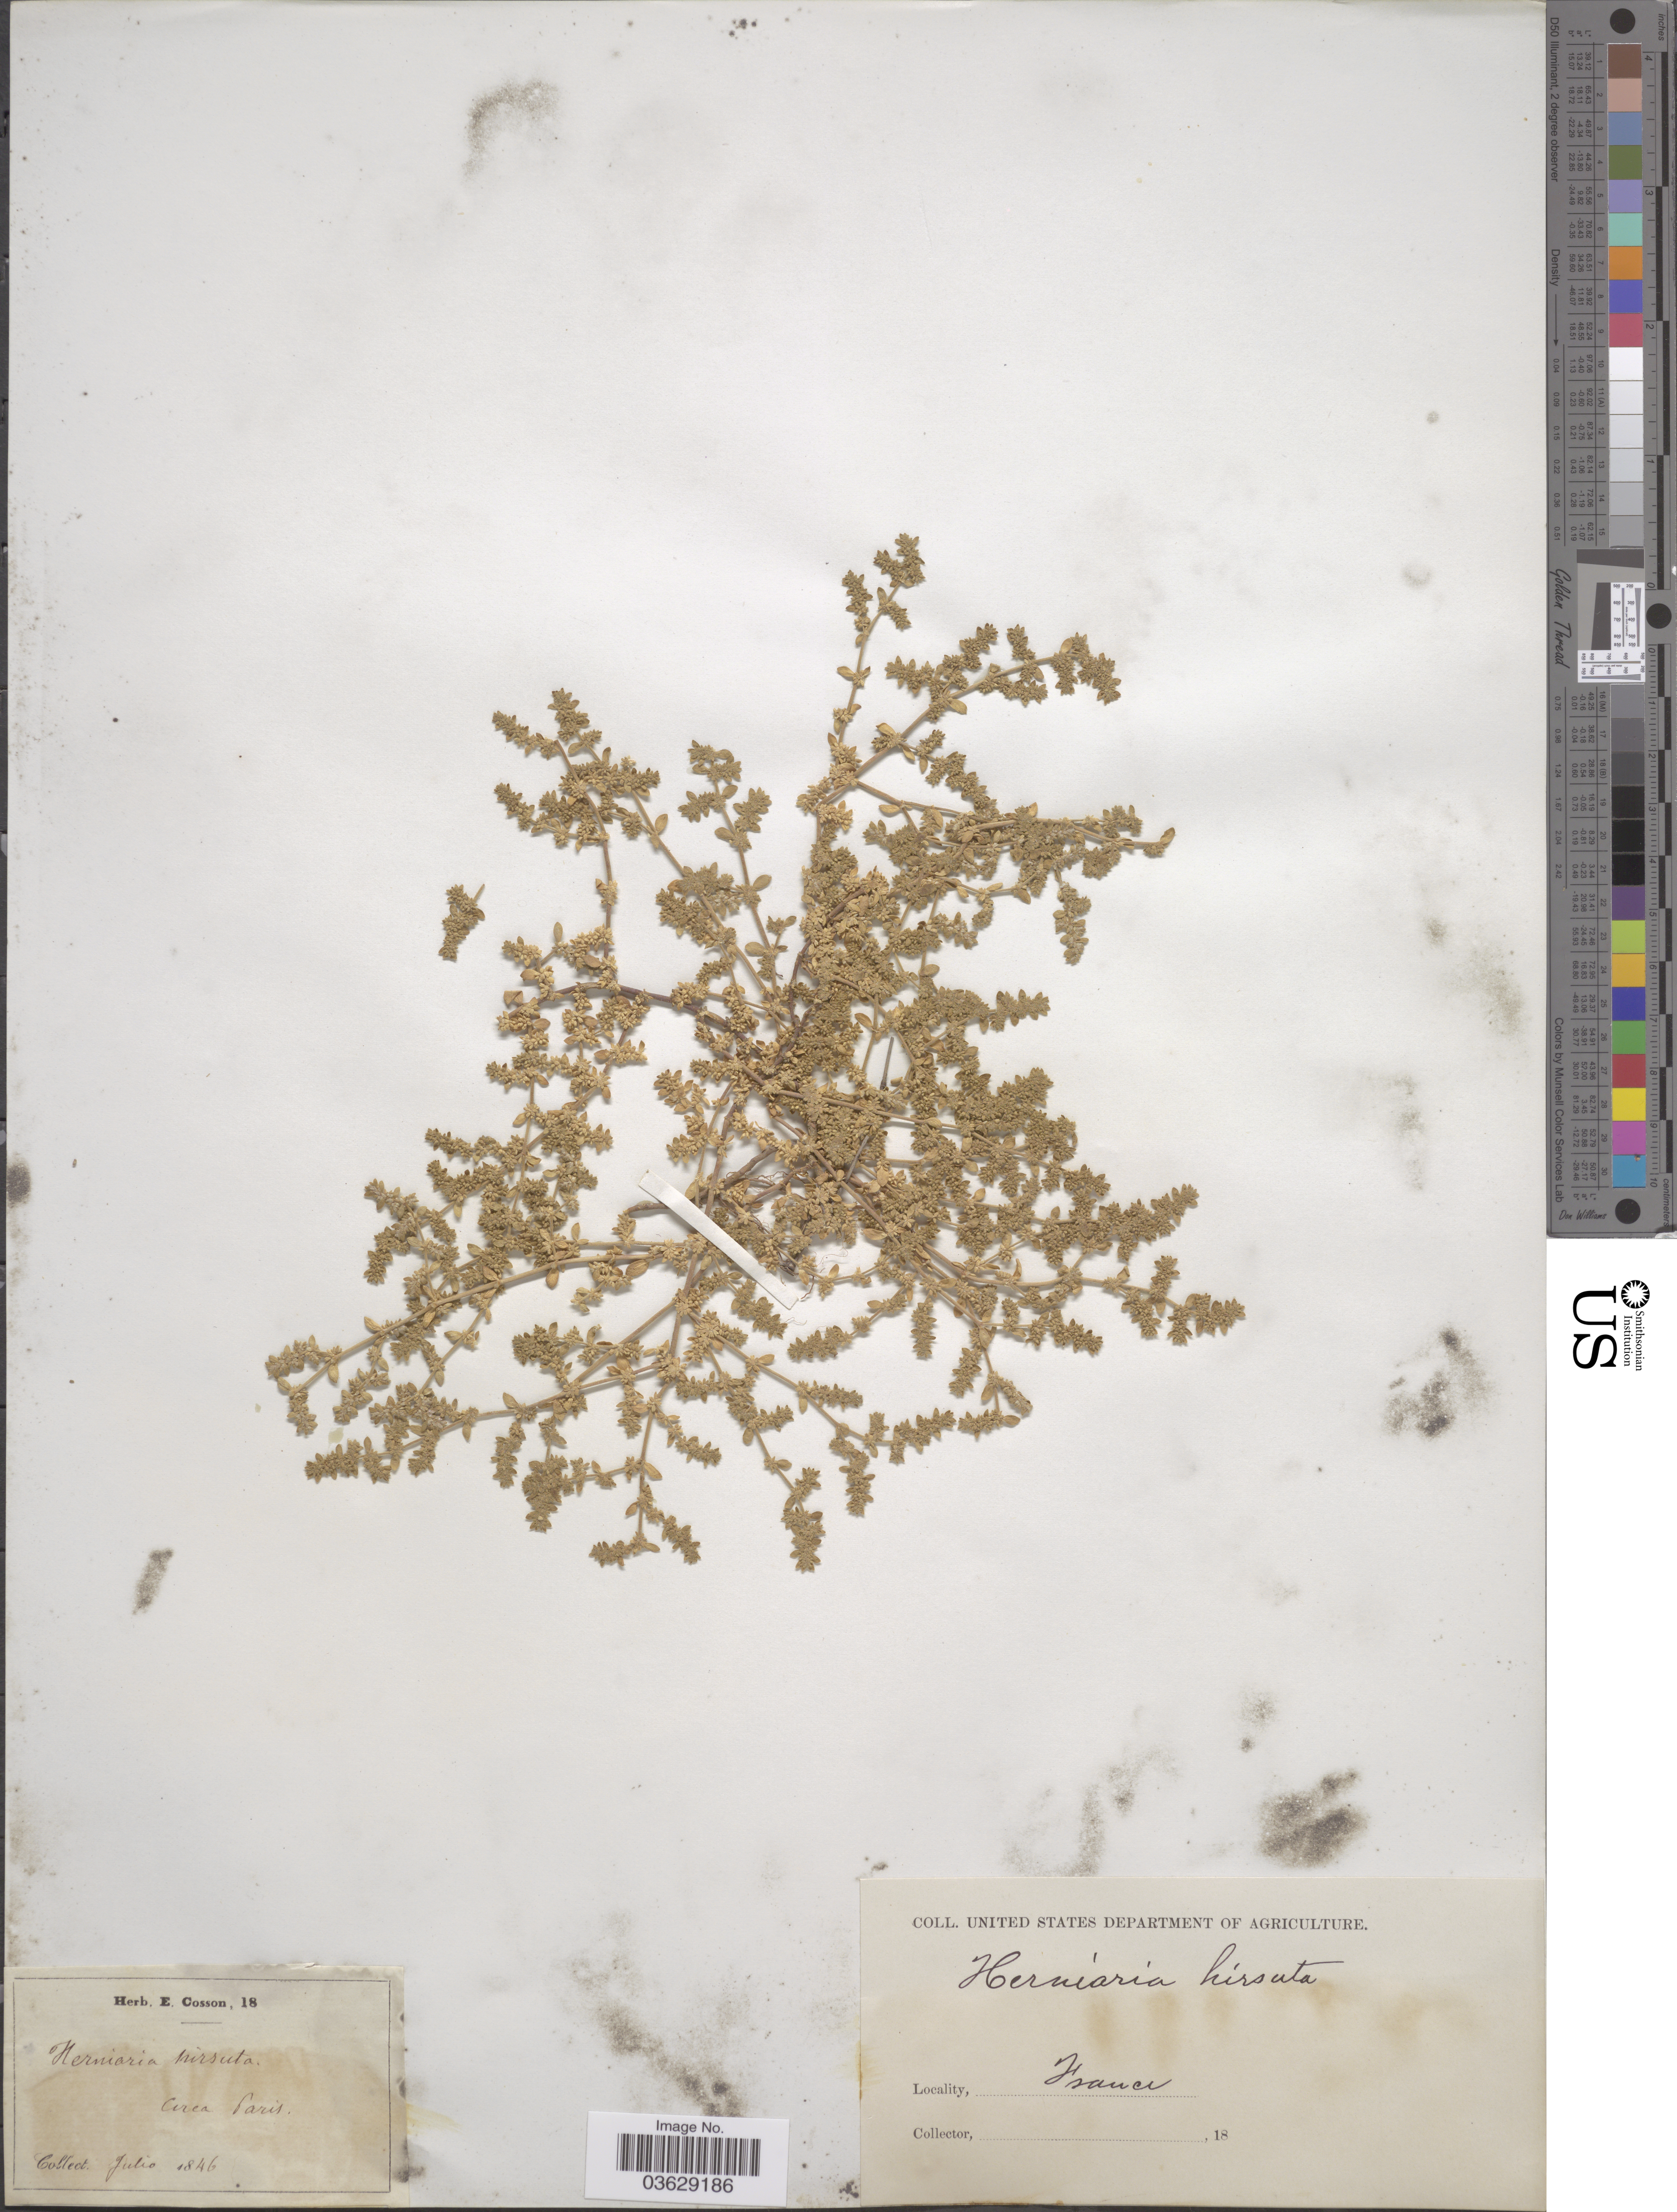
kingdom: Plantae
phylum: Tracheophyta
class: Magnoliopsida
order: Caryophyllales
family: Caryophyllaceae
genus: Herniaria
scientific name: Herniaria hirsuta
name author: L.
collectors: ex herb. Cosson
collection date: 1846-07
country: France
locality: Cerca Paris.